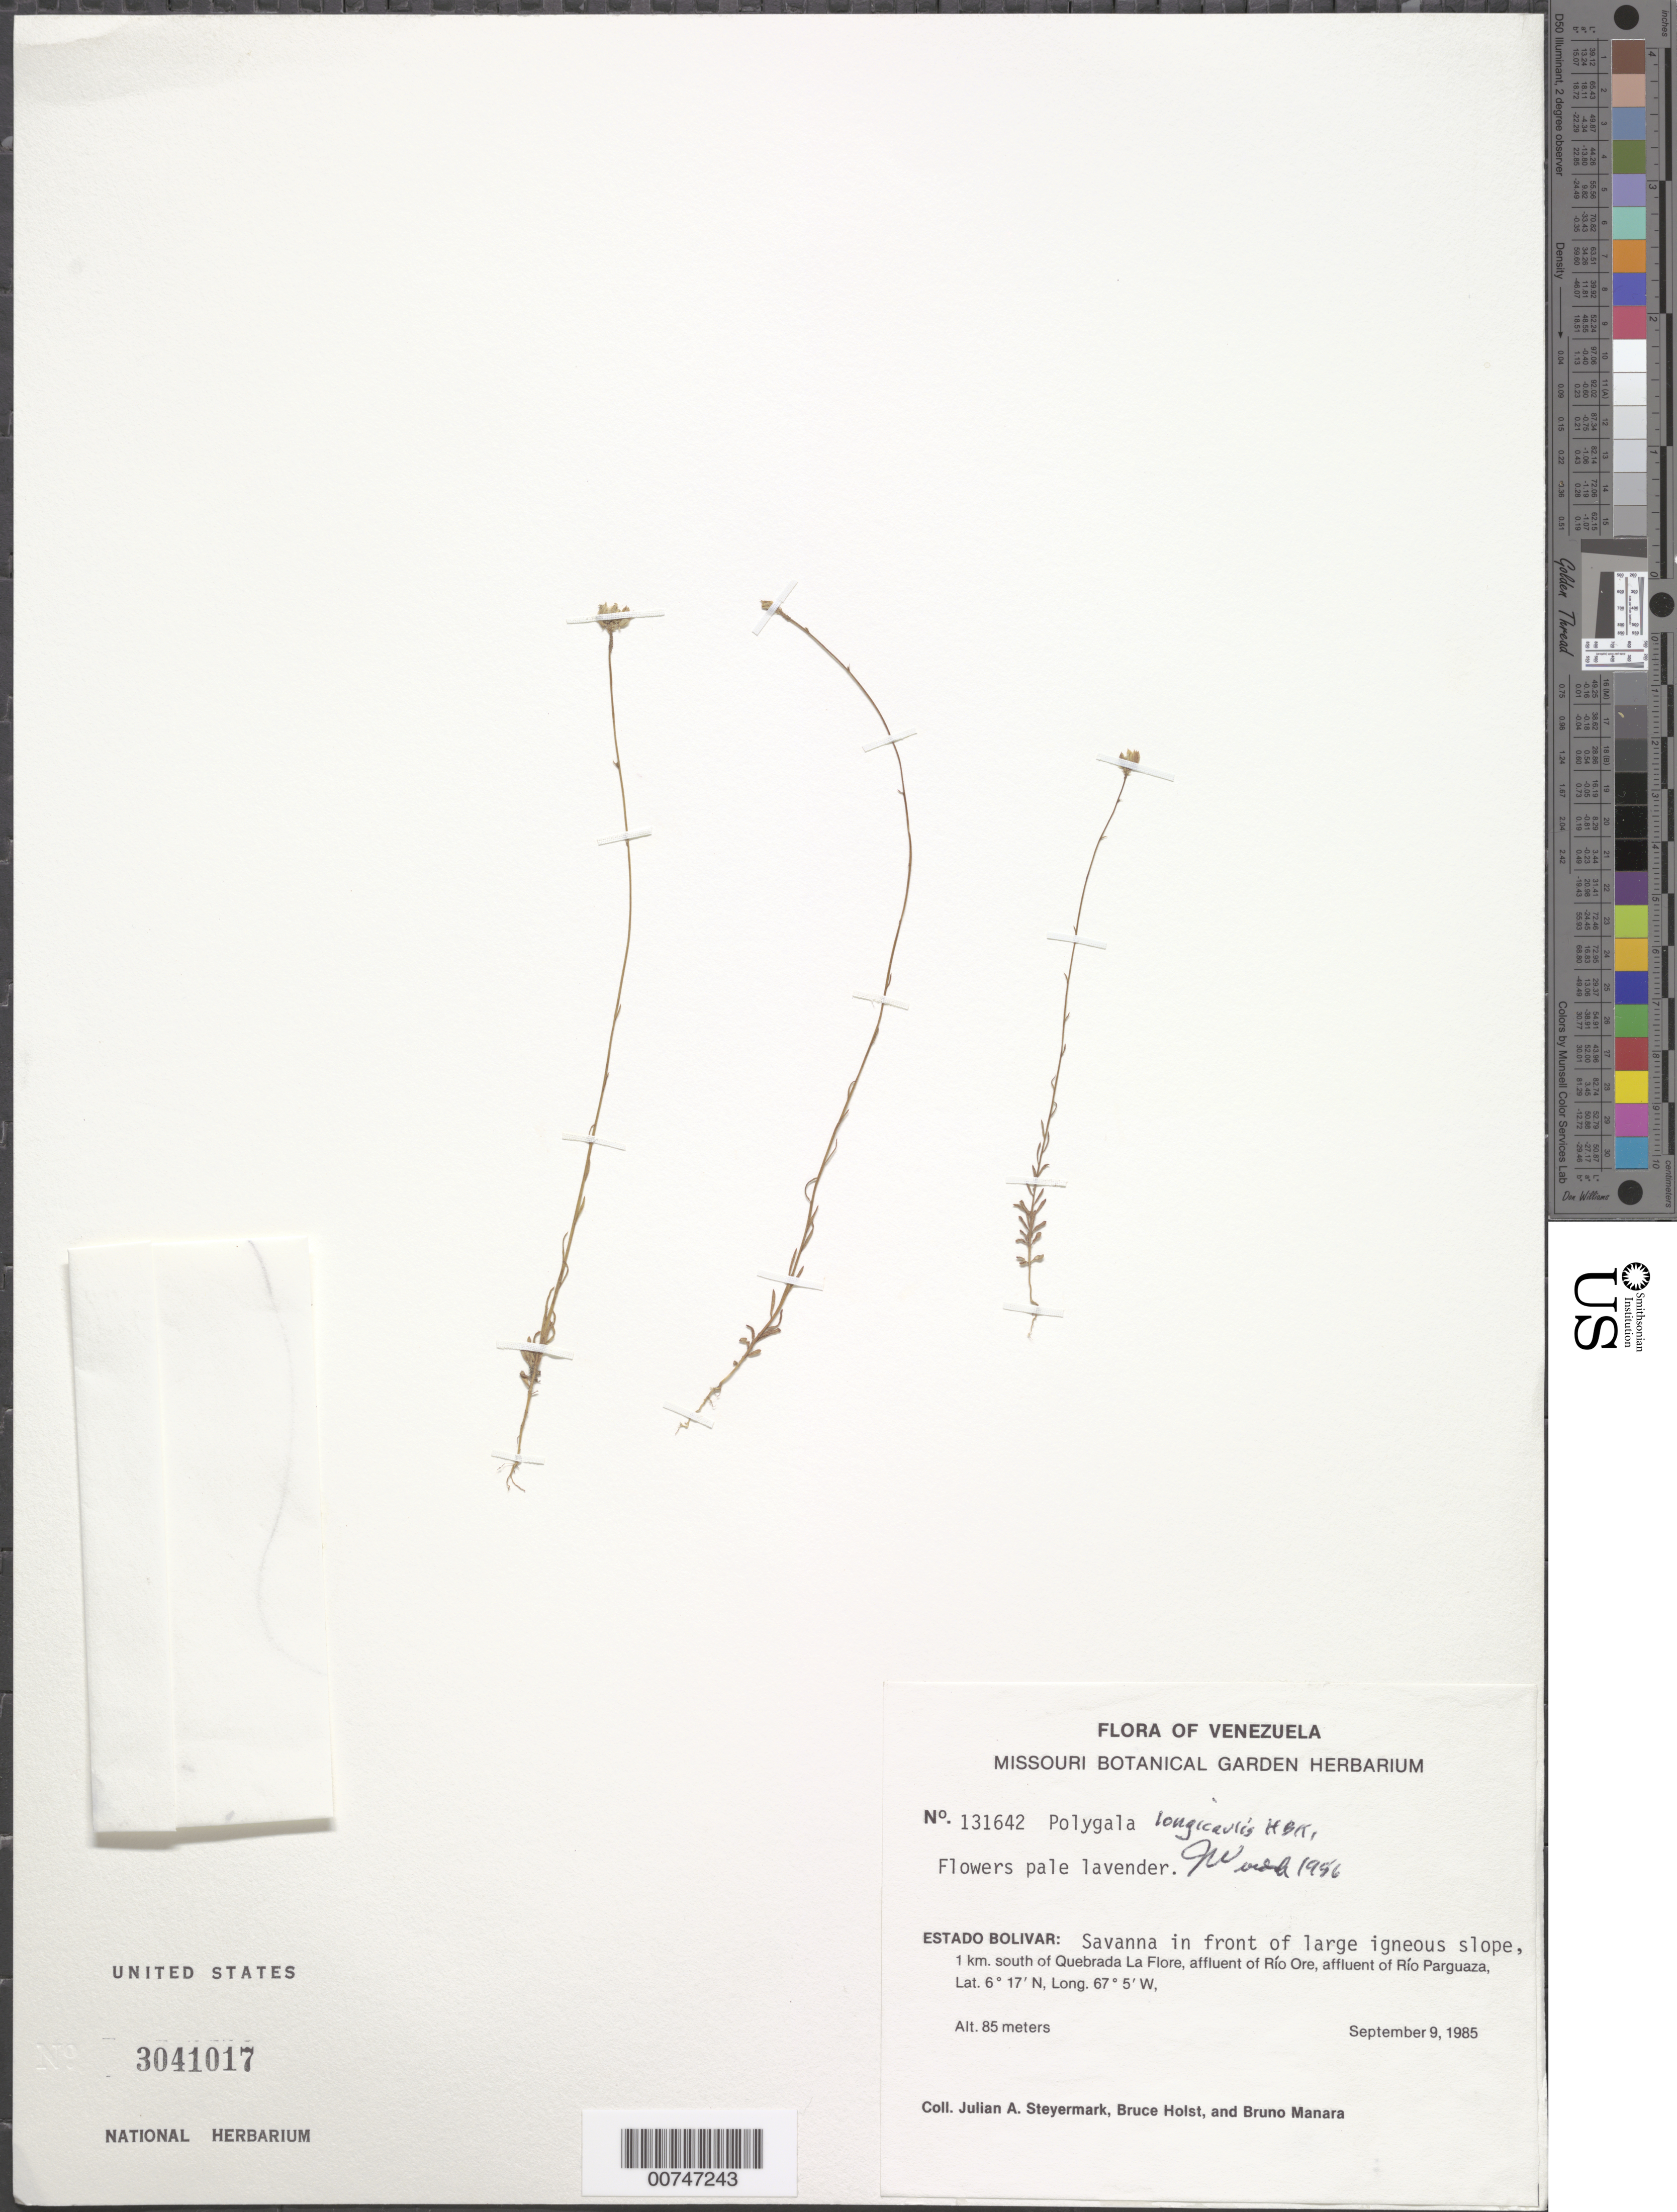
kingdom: Plantae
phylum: Tracheophyta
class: Magnoliopsida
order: Fabales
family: Polygalaceae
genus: Polygala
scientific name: Polygala longicaulis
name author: Kunth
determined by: Wurdack, John J., (US), US (UNITED STATES)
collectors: J. Steyermark, B. Holst & B. Manara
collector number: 131641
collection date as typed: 9-Sep-85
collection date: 1985-09-09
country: Venezuela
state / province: Amazonas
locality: Quebrada La Flore, 1 km S of; affluent of Río Ore, affluent of Río Parguaza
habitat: Savanna in front of large igneous slope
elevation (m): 85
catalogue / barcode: US 3041017